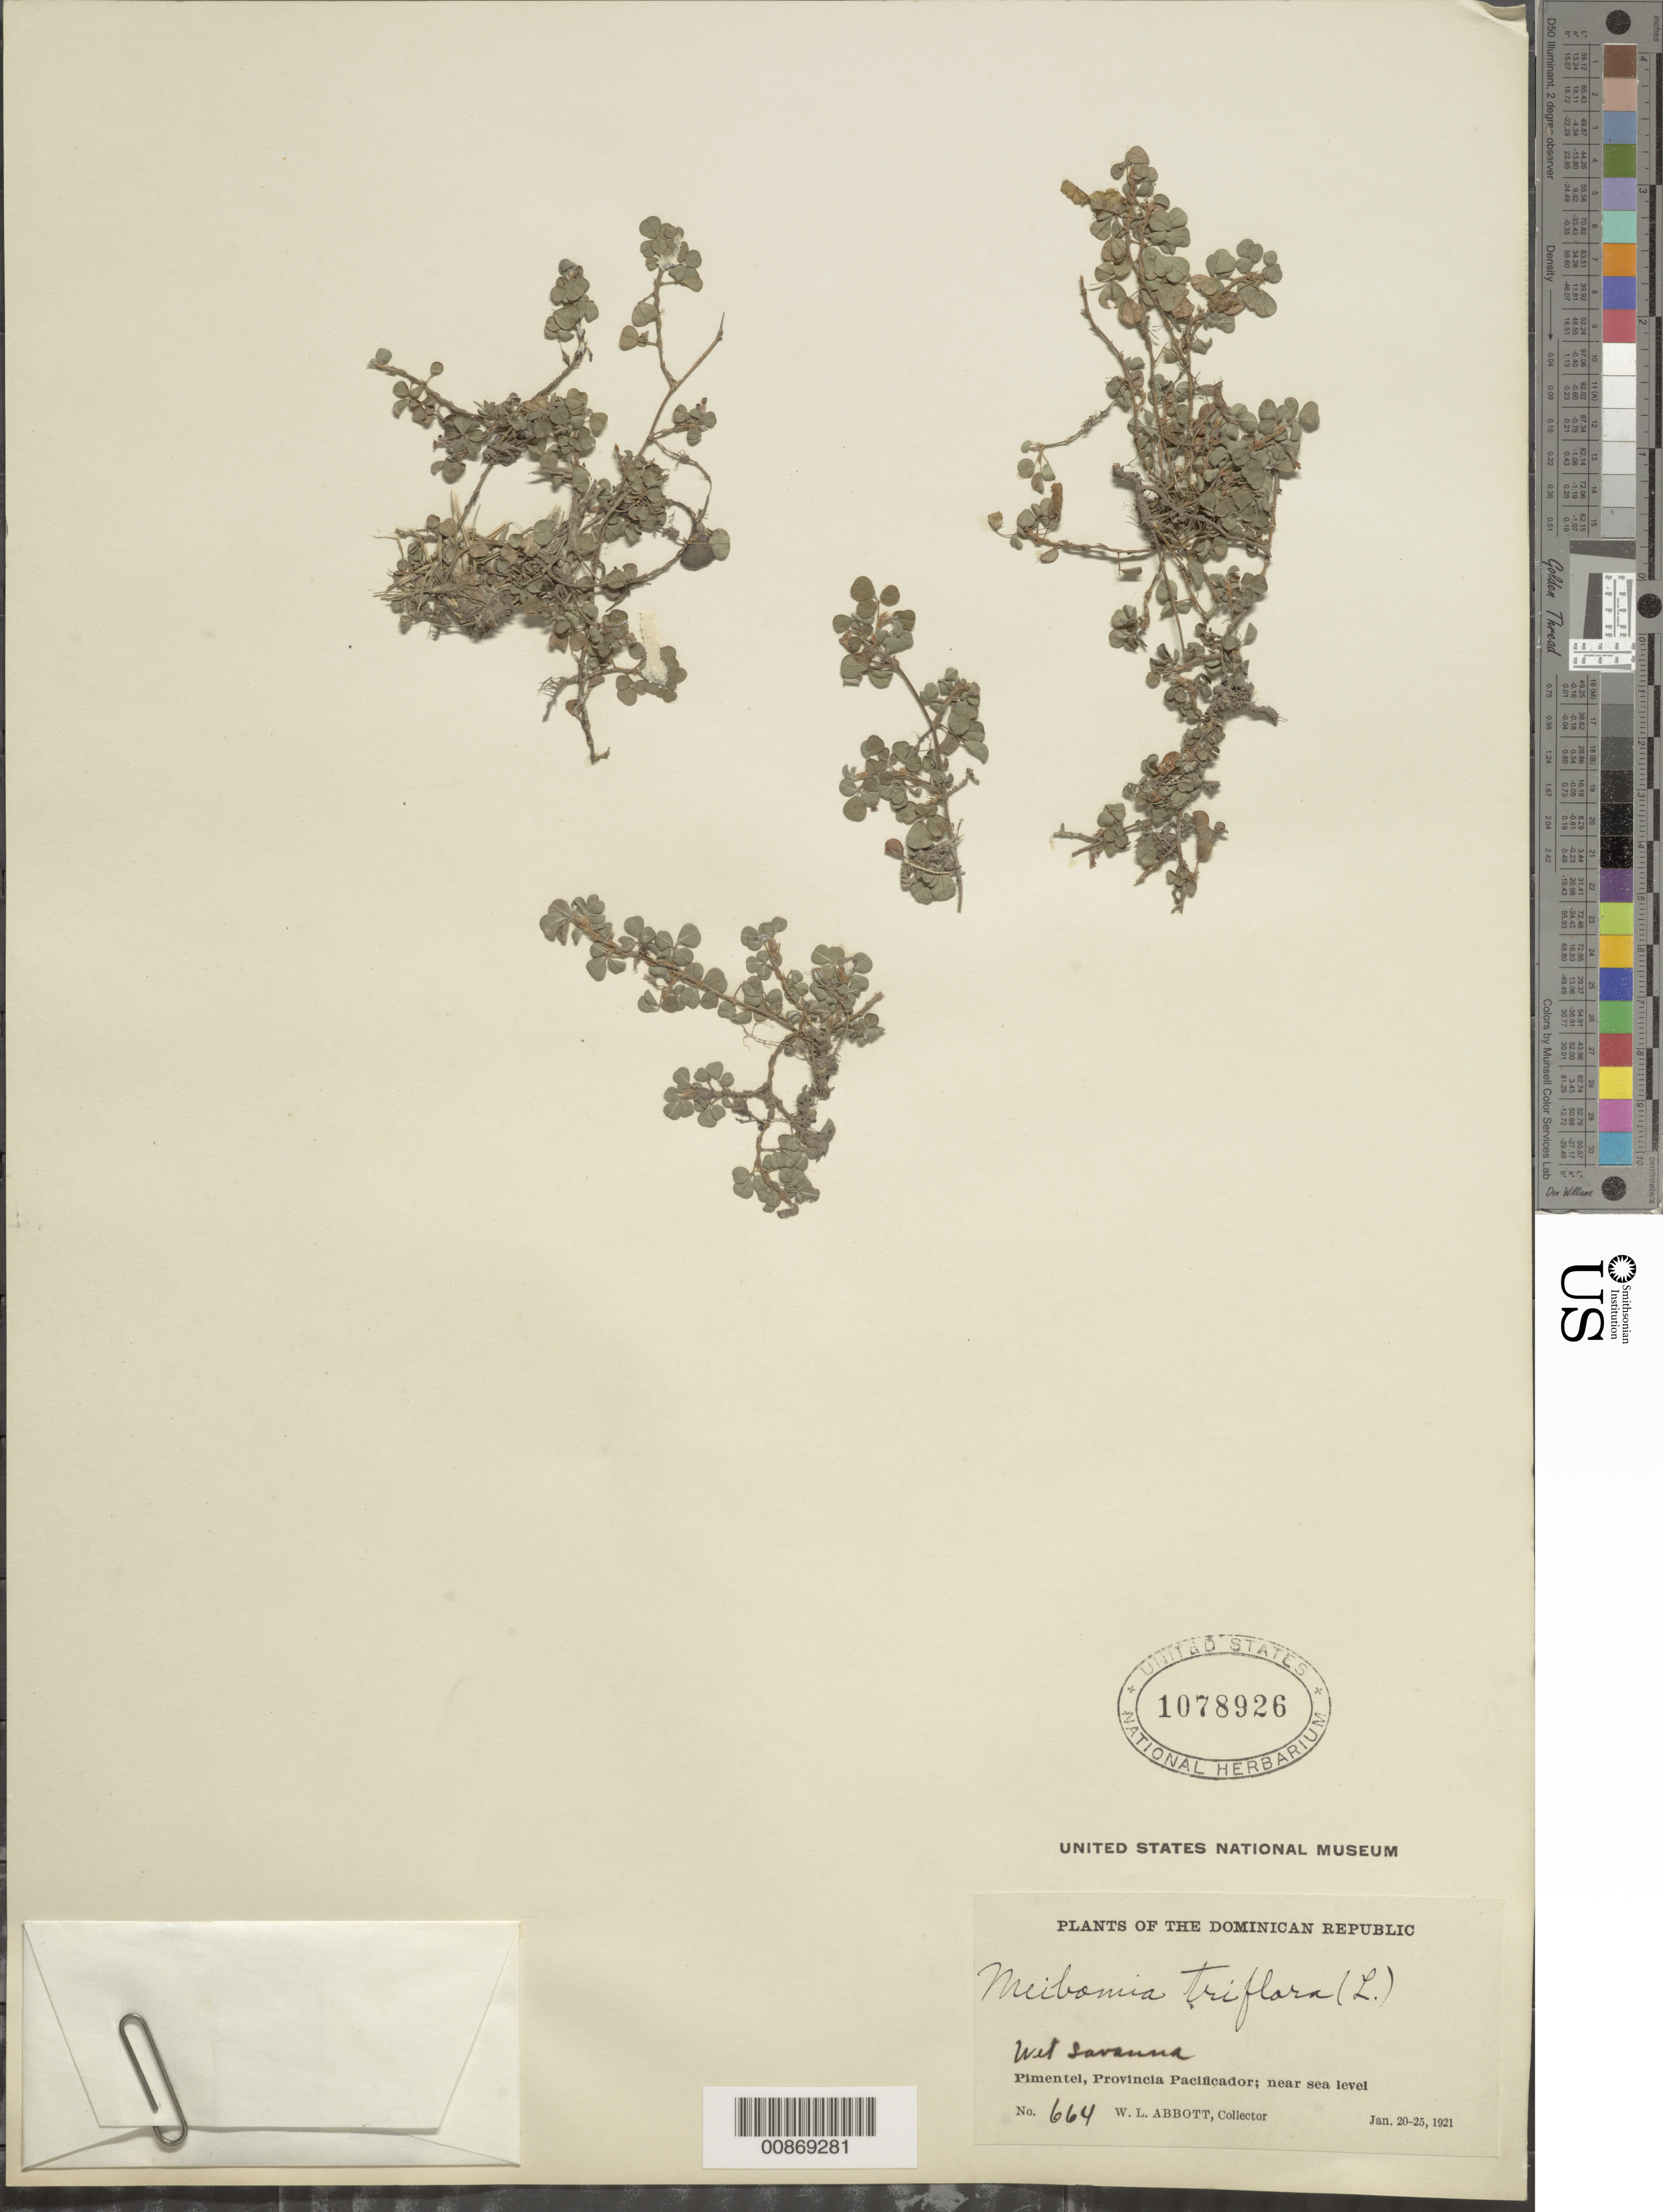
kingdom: Plantae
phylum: Tracheophyta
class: Magnoliopsida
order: Fabales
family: Fabaceae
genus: Grona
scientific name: Grona triflora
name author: (L.) H. Ohashi & K. Ohashi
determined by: Strong, Mark T., (BOT), Smithsonian Institution - National Museum of Natural History (UNITED STATES)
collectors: W. L. Abbott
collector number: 664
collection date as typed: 20 Jan 1921 to 25 Jan 1921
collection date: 1921-01-20/1921-01-25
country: Dominican Republic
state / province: Duarte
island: Hispaniola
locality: Pimentel, Provincia Pacificador (obsolete).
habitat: Wet savanna.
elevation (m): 0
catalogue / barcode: US 1078926